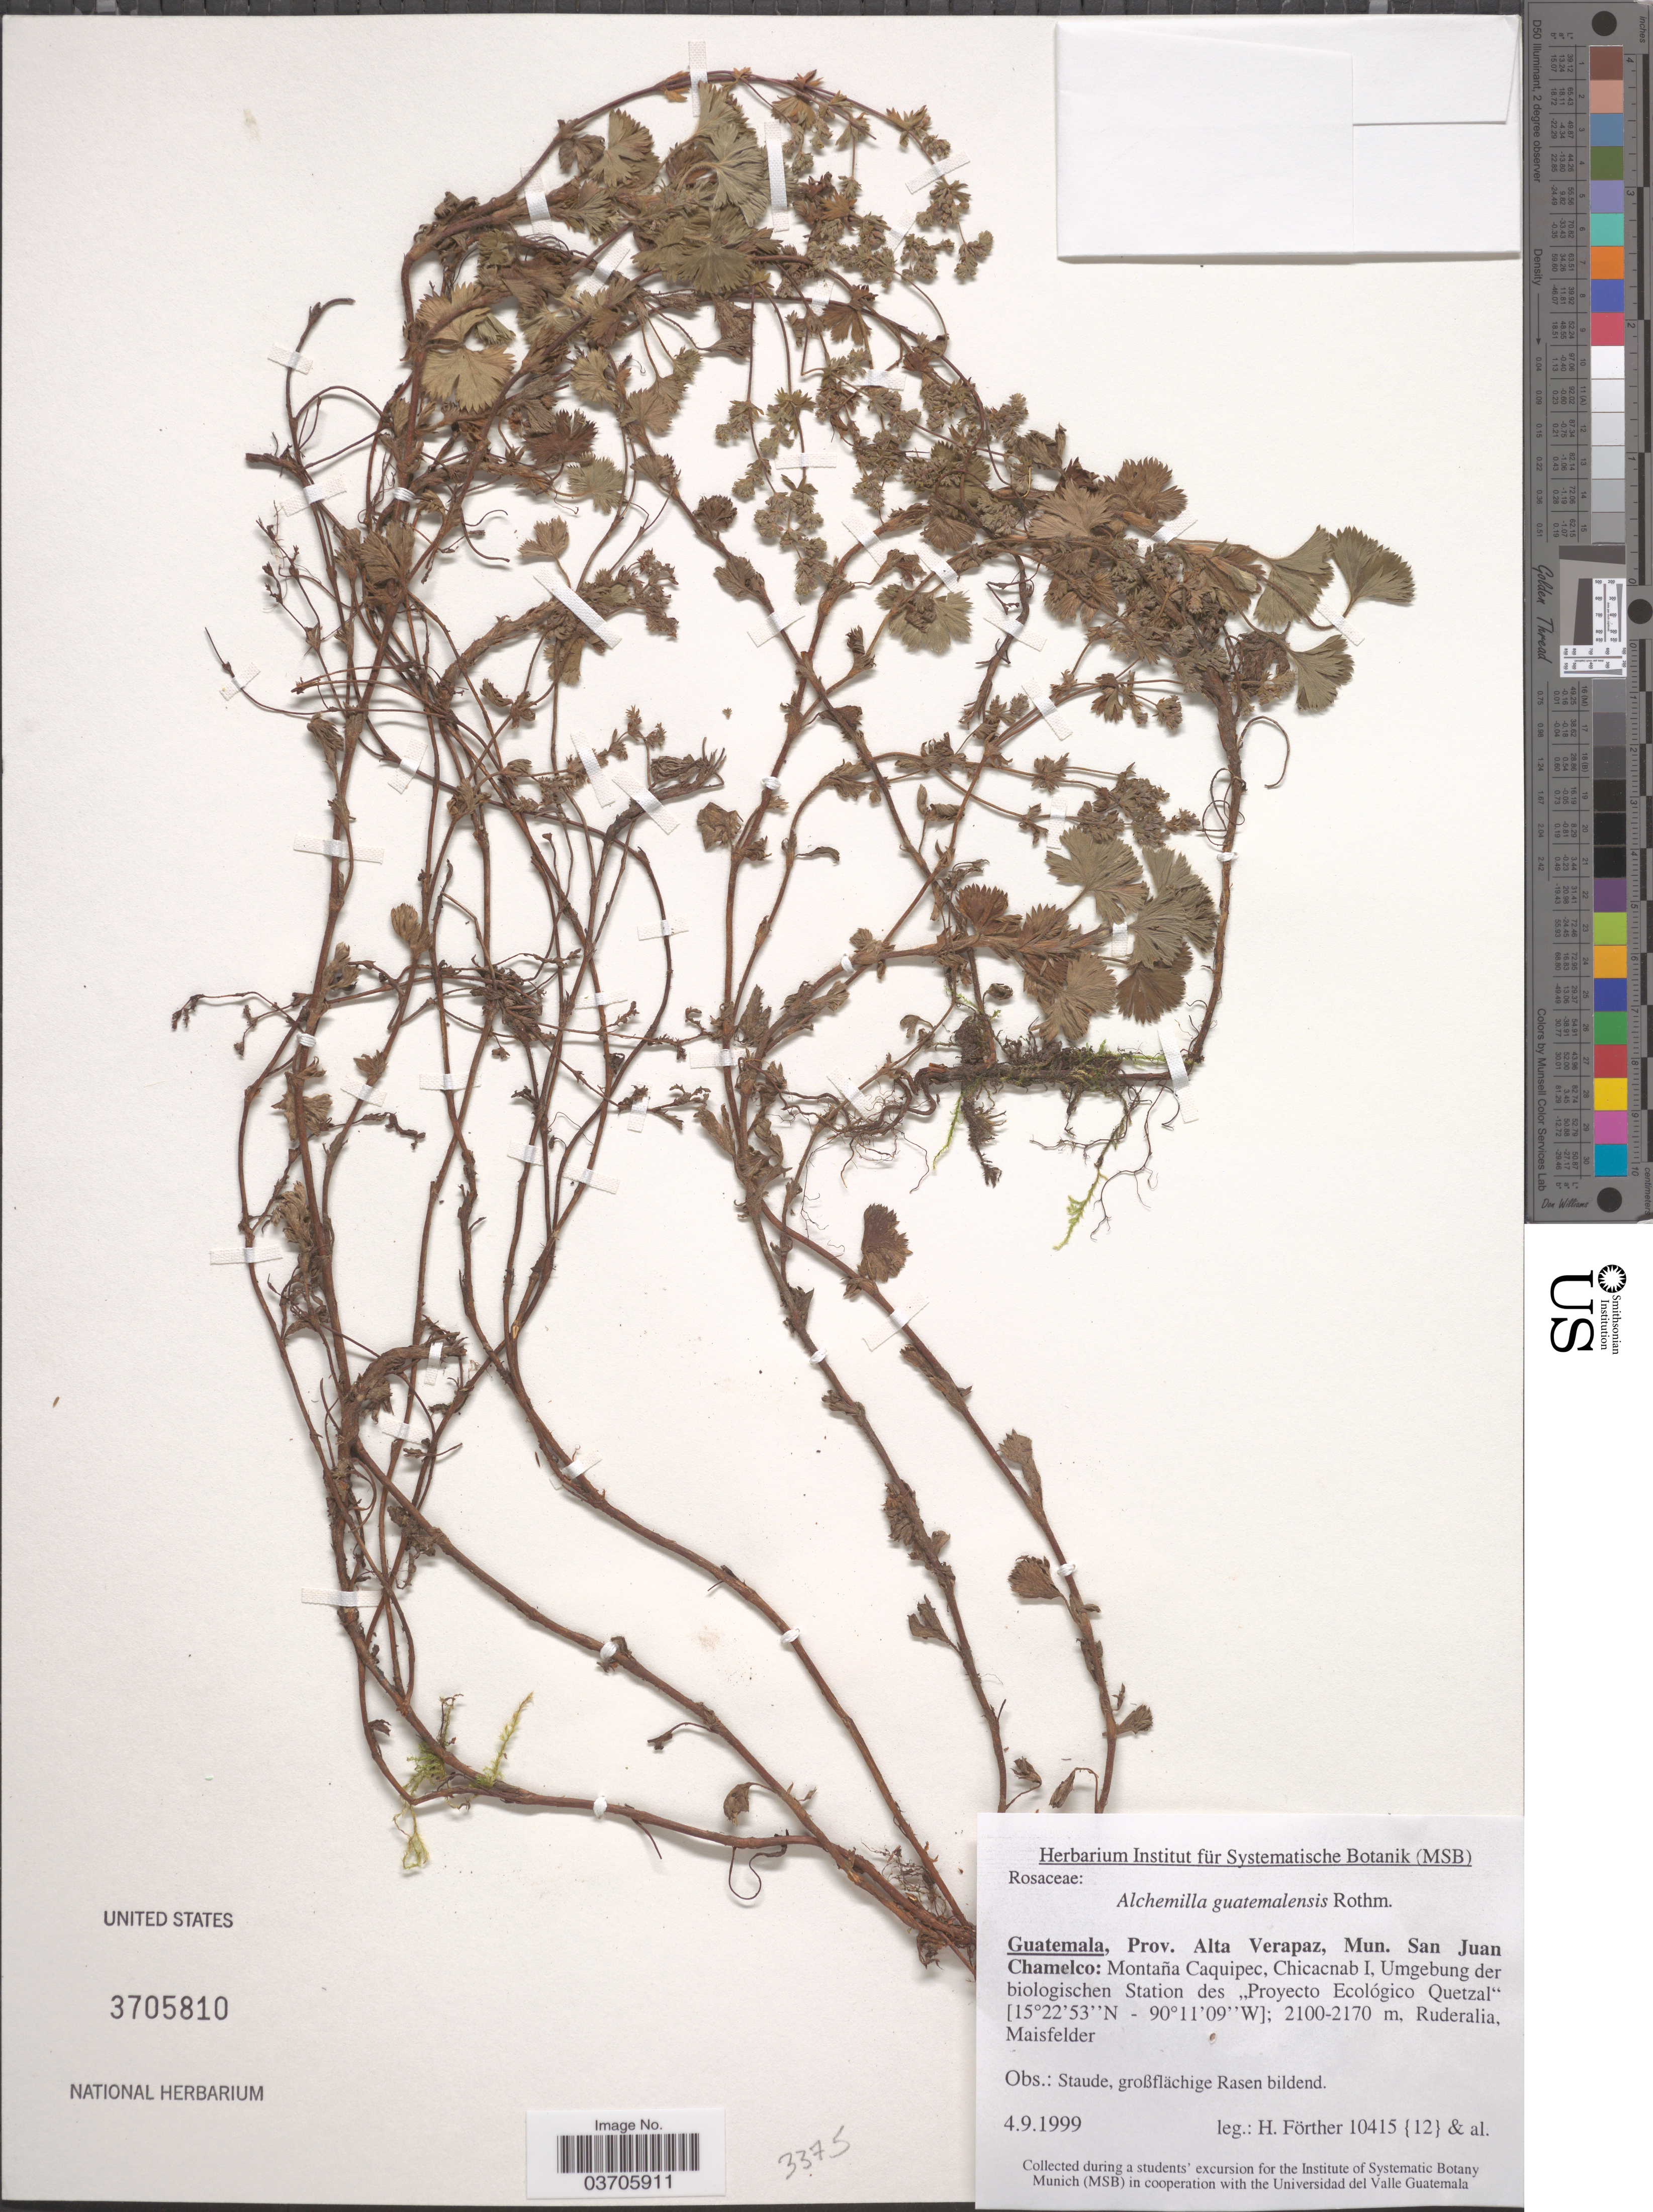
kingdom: Plantae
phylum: Tracheophyta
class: Magnoliopsida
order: Rosales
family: Rosaceae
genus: Lachemilla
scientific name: Lachemilla guatemalensis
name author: (Rothm.) Rothm.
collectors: H. Förther & et al.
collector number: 10415 {12}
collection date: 1999-09-04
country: Guatemala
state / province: Alta Verapaz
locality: Mun. San Juan Chamelco: Montaña Caquipec, Chicacnab I, Umgebung der biologischen Station des "Proyecto Ecológico Quetzal".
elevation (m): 2100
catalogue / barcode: US 3705810